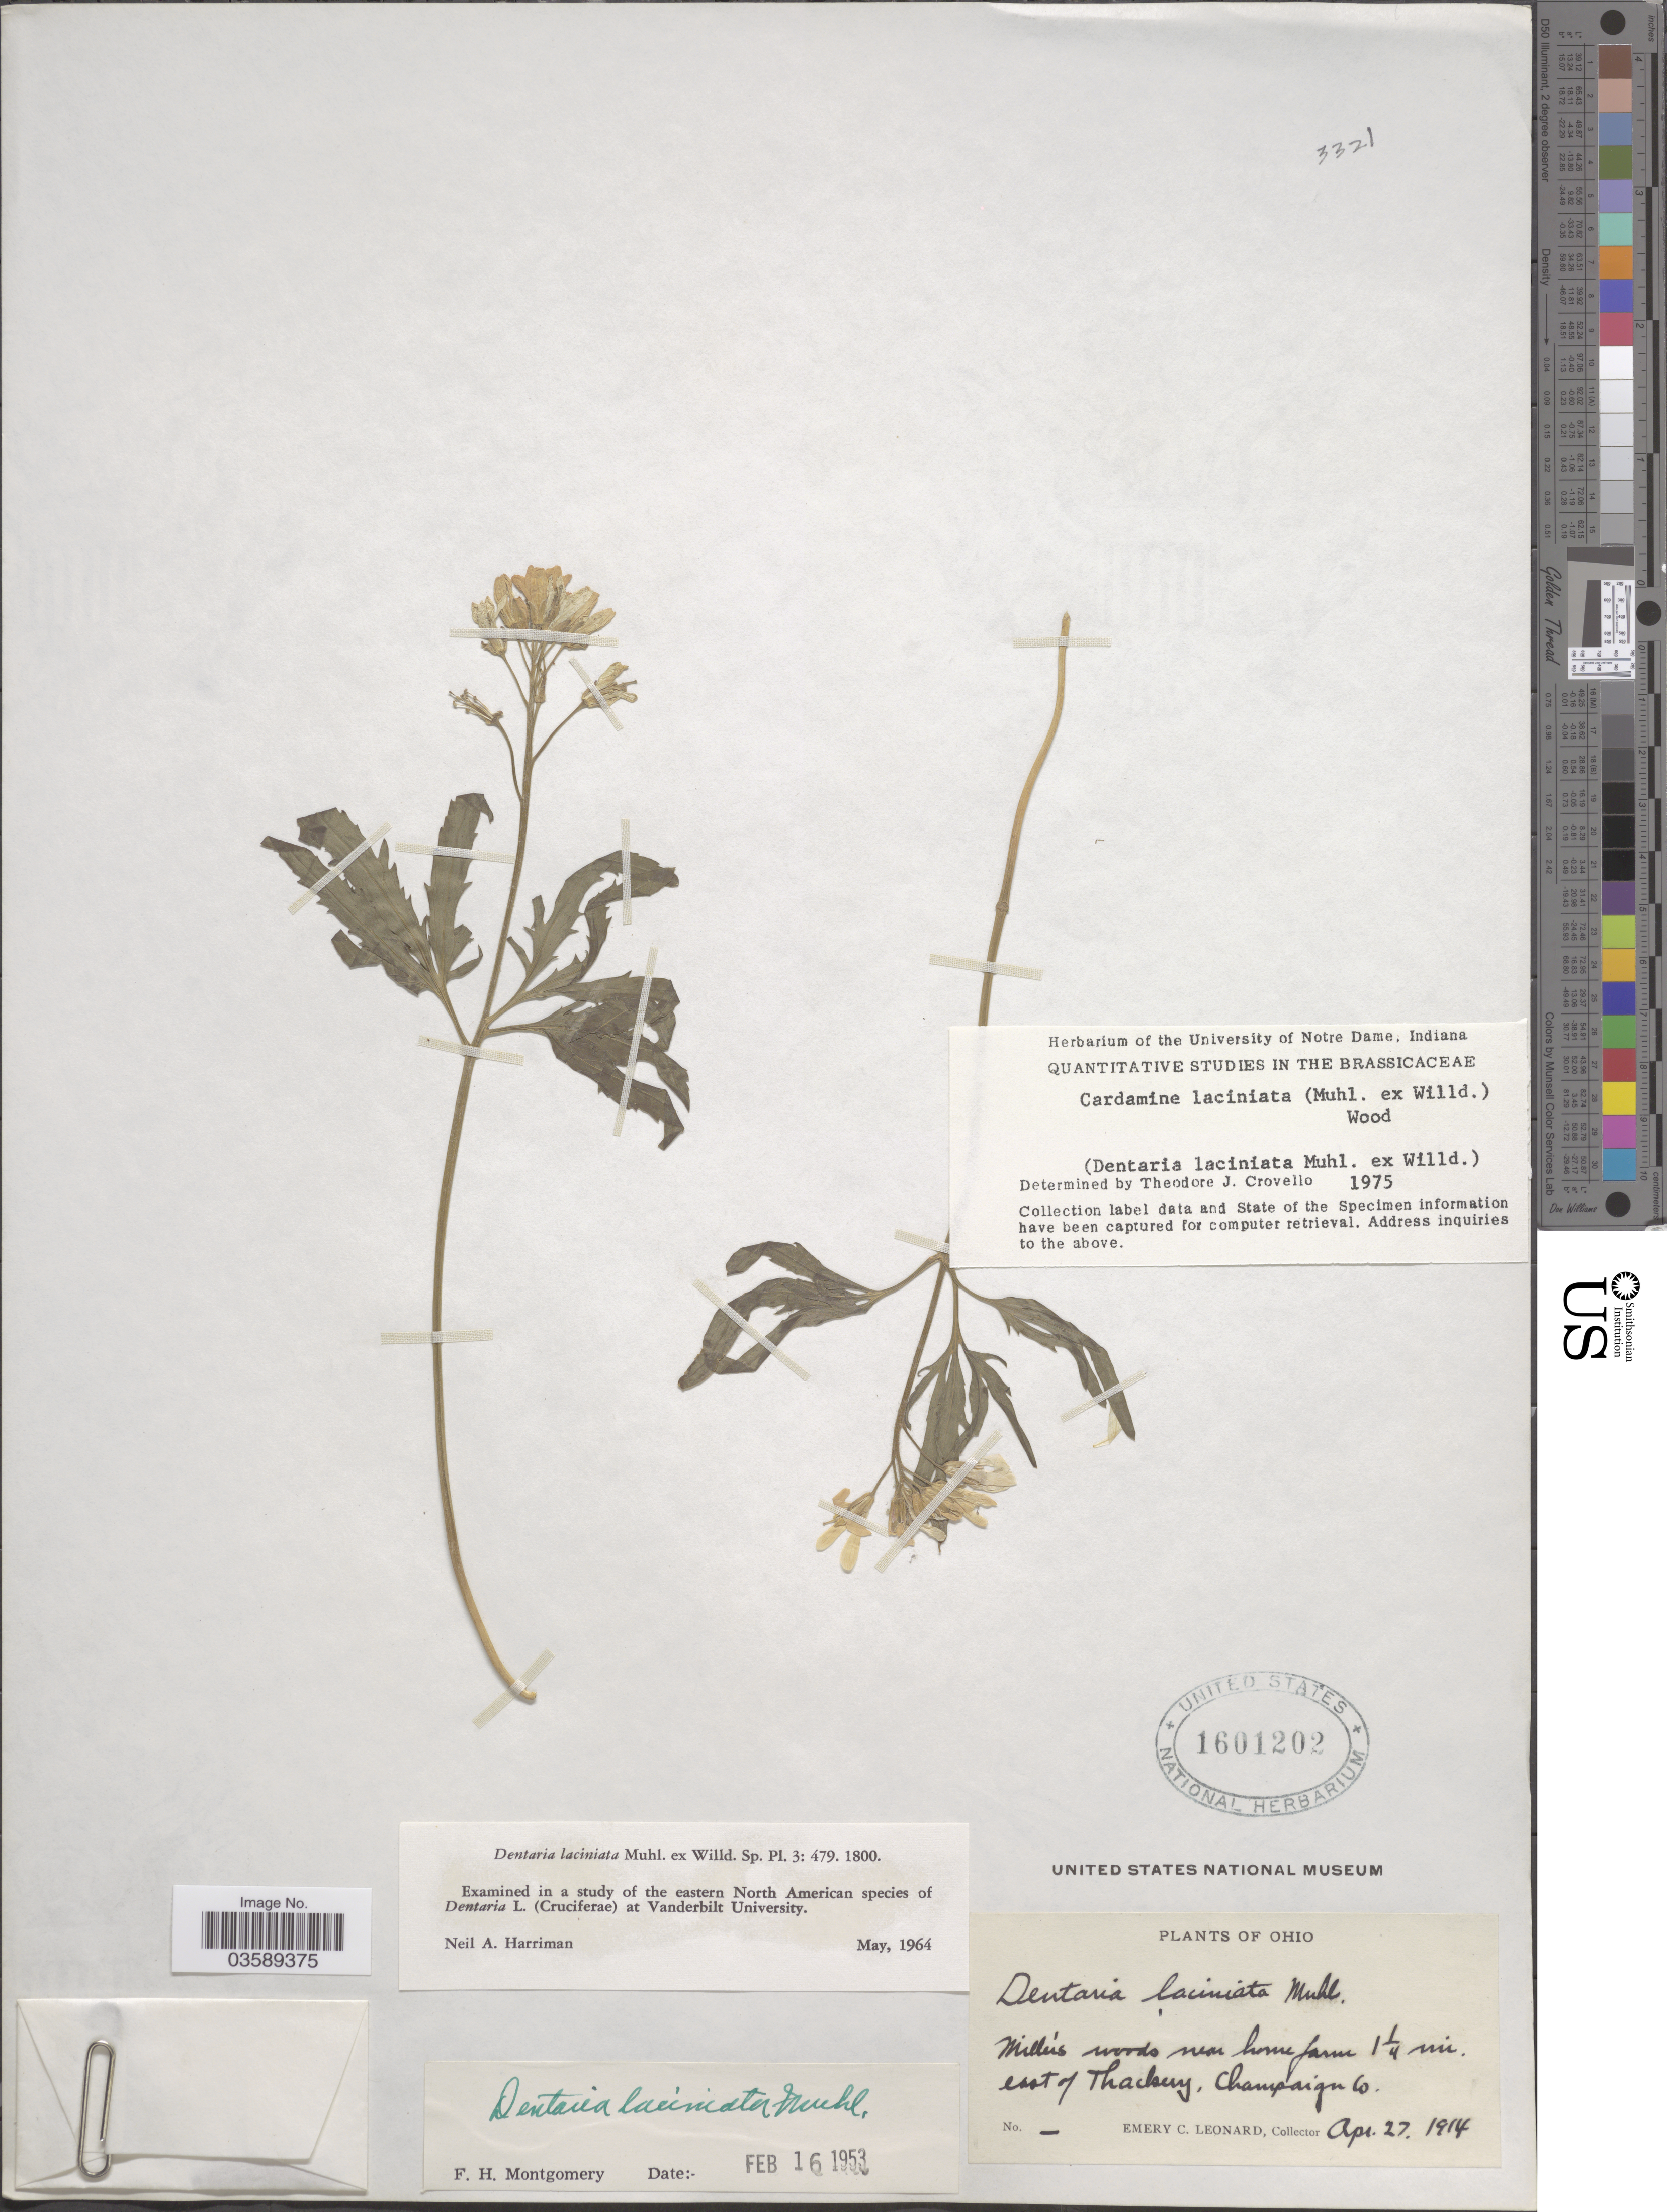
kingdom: Plantae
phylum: Tracheophyta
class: Magnoliopsida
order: Brassicales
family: Brassicaceae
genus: Cardamine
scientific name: Cardamine laciniata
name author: (Hook.) Steud.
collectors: E. C. Leonard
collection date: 1914-04-27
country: United States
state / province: Ohio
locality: Miller's woods near home farm 1¼ mi. east of Thackery, Champaign Co.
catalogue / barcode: US 1601202